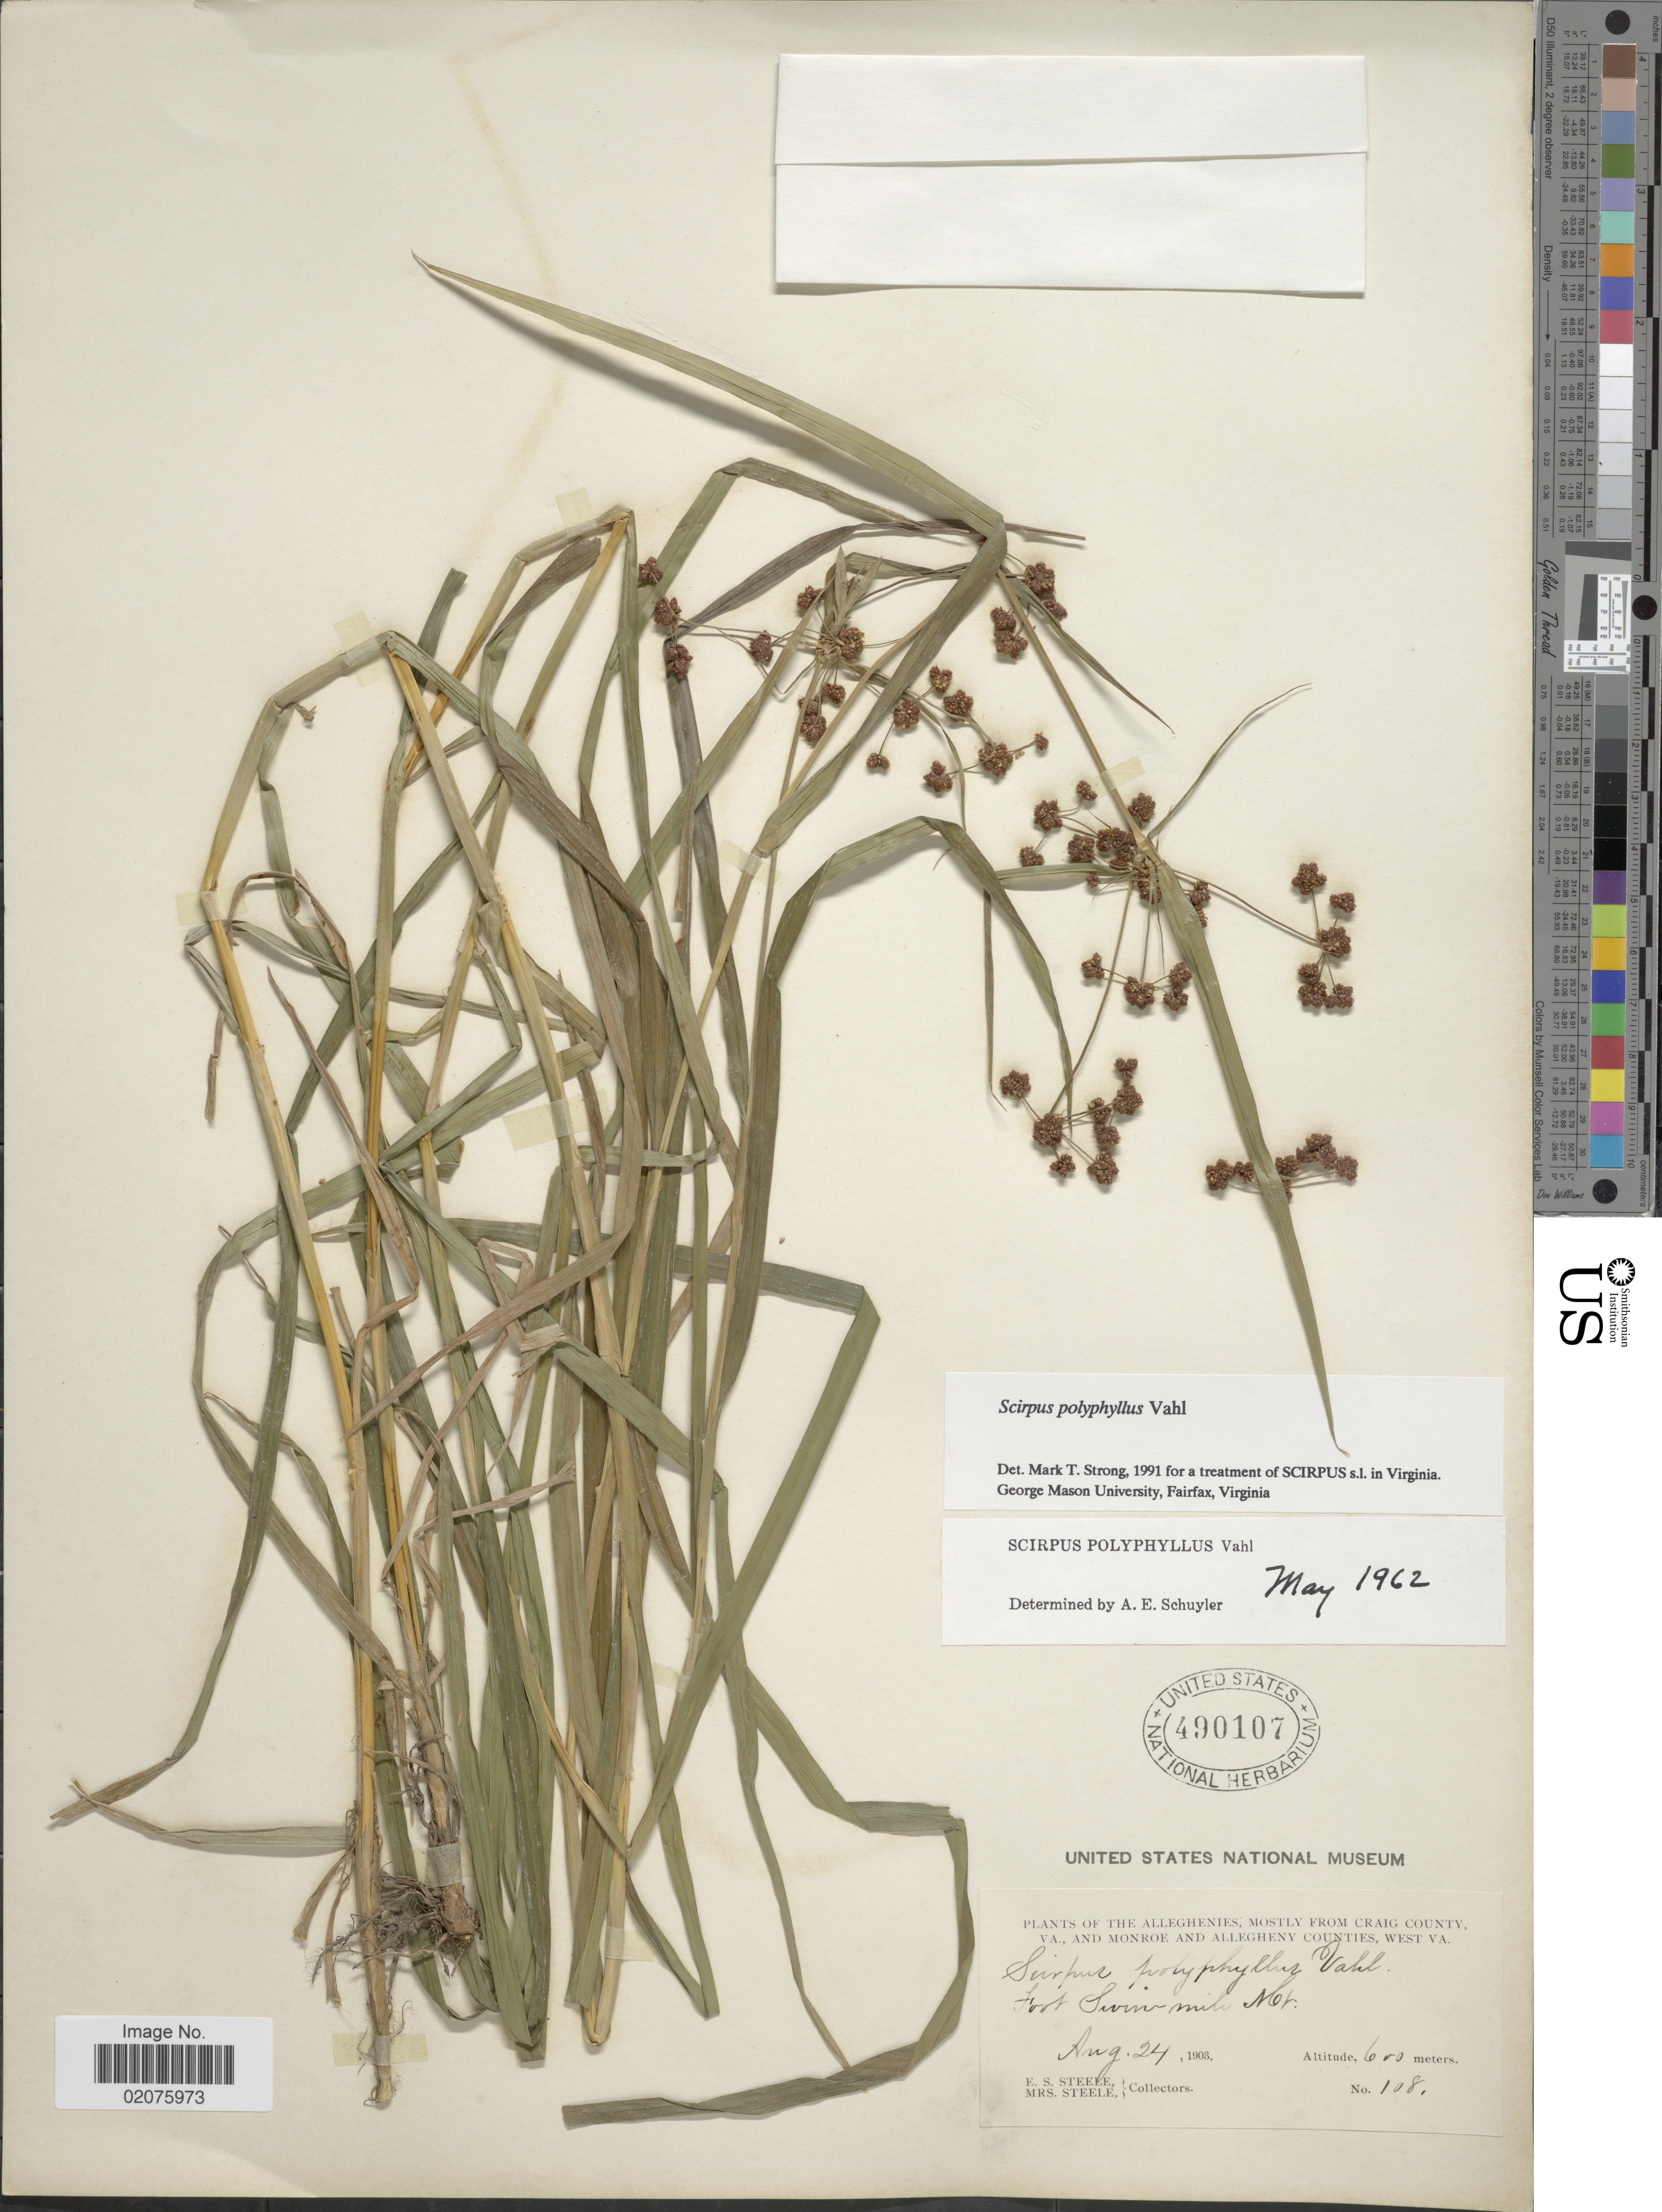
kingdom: Plantae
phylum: Tracheophyta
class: Liliopsida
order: Poales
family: Cyperaceae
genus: Scirpus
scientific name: Scirpus polyphyllus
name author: Vahl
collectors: E. Steele & Mrs. E. S. Steele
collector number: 108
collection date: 1903-08-24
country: United States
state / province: West Virginia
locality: Alleghenies, mostly Craig mountain VA, Monroe and Allegheny counties, Foot Seven-mile Mt.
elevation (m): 650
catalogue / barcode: US 490107